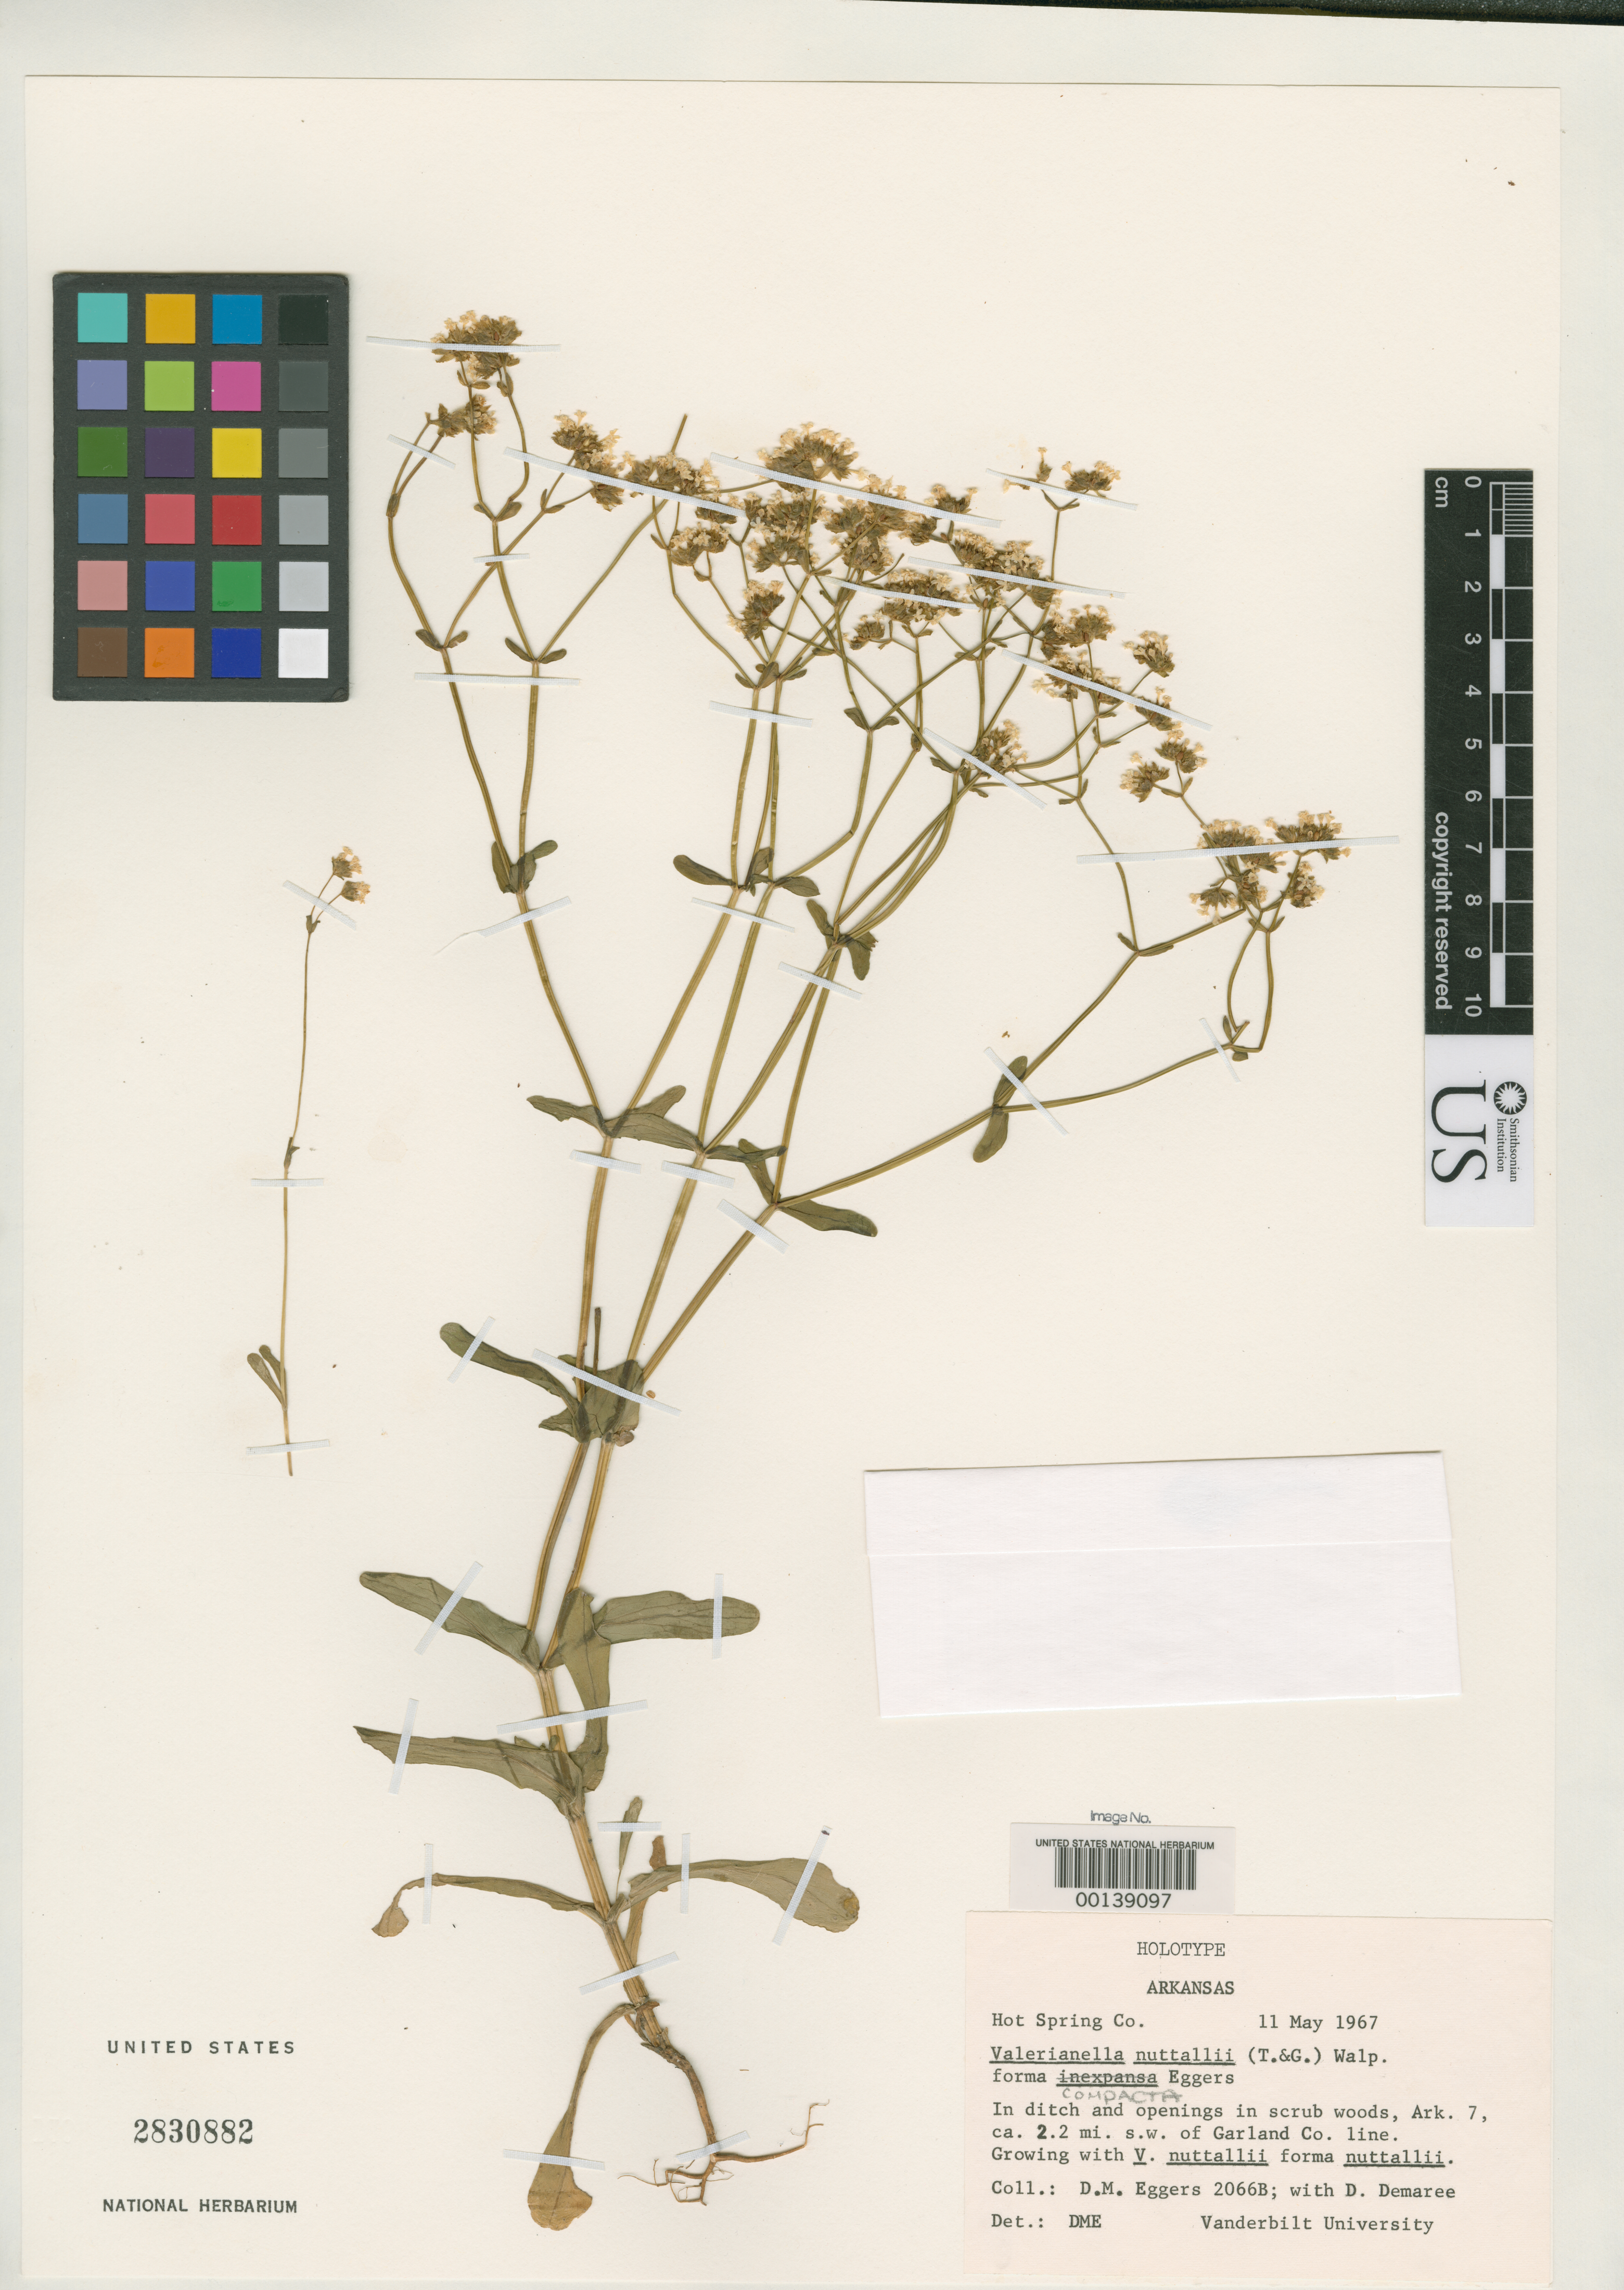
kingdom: Plantae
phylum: Tracheophyta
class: Magnoliopsida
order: Dipsacales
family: Caprifoliaceae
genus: Valerianella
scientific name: Valerianella nuttallii f. compacta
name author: Egg. Ware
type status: Holotype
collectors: D. M. Eggers Ware & D. Demaree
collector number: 2066 b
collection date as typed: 11 May 1967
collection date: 1967-05-11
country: United States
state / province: Arkansas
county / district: Hot Spring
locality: SW of the Garland Co. line.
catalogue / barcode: US 2830882